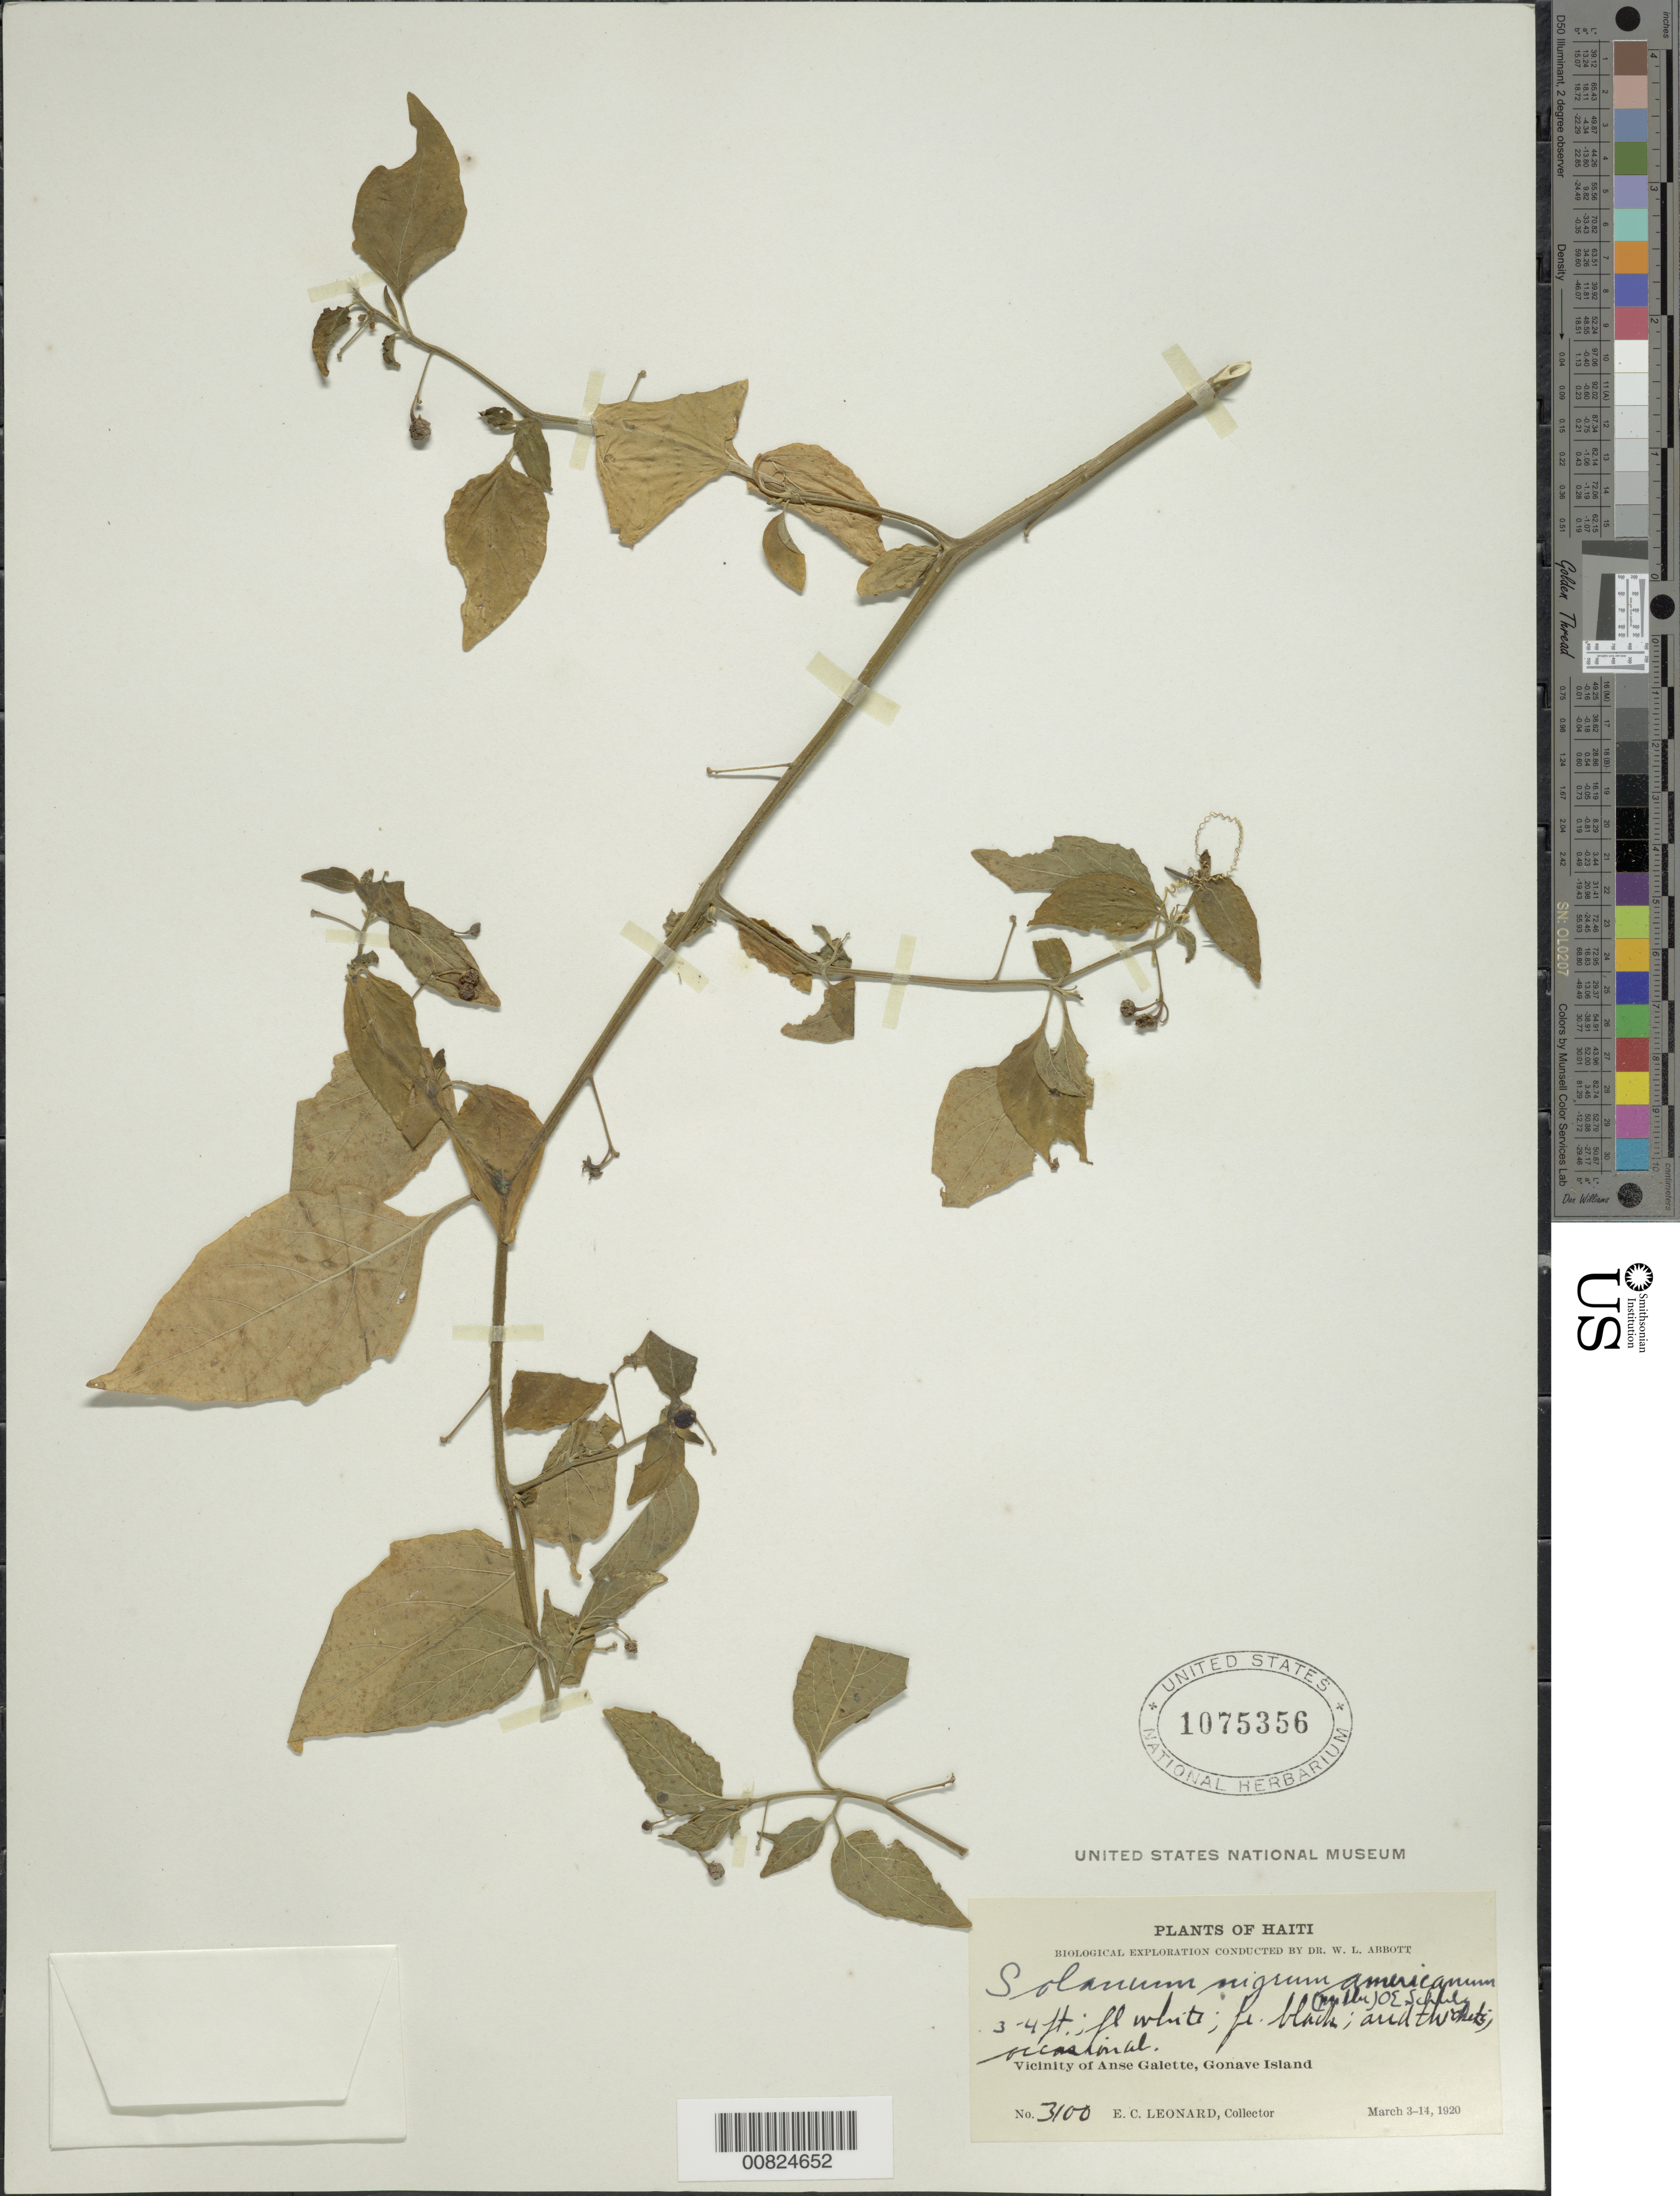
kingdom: Plantae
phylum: Tracheophyta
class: Magnoliopsida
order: Solanales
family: Solanaceae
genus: Solanum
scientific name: Solanum nigrum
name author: L.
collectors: E. C. Leonard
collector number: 3100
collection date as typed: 03 Mar 1920 to 14 Mar 1920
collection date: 1920-03-03/1920-03-14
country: Haiti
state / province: Ouest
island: Île de la Gonâve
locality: Vicinity of Anse Galette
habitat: Arid thickets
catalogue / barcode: US 1075356